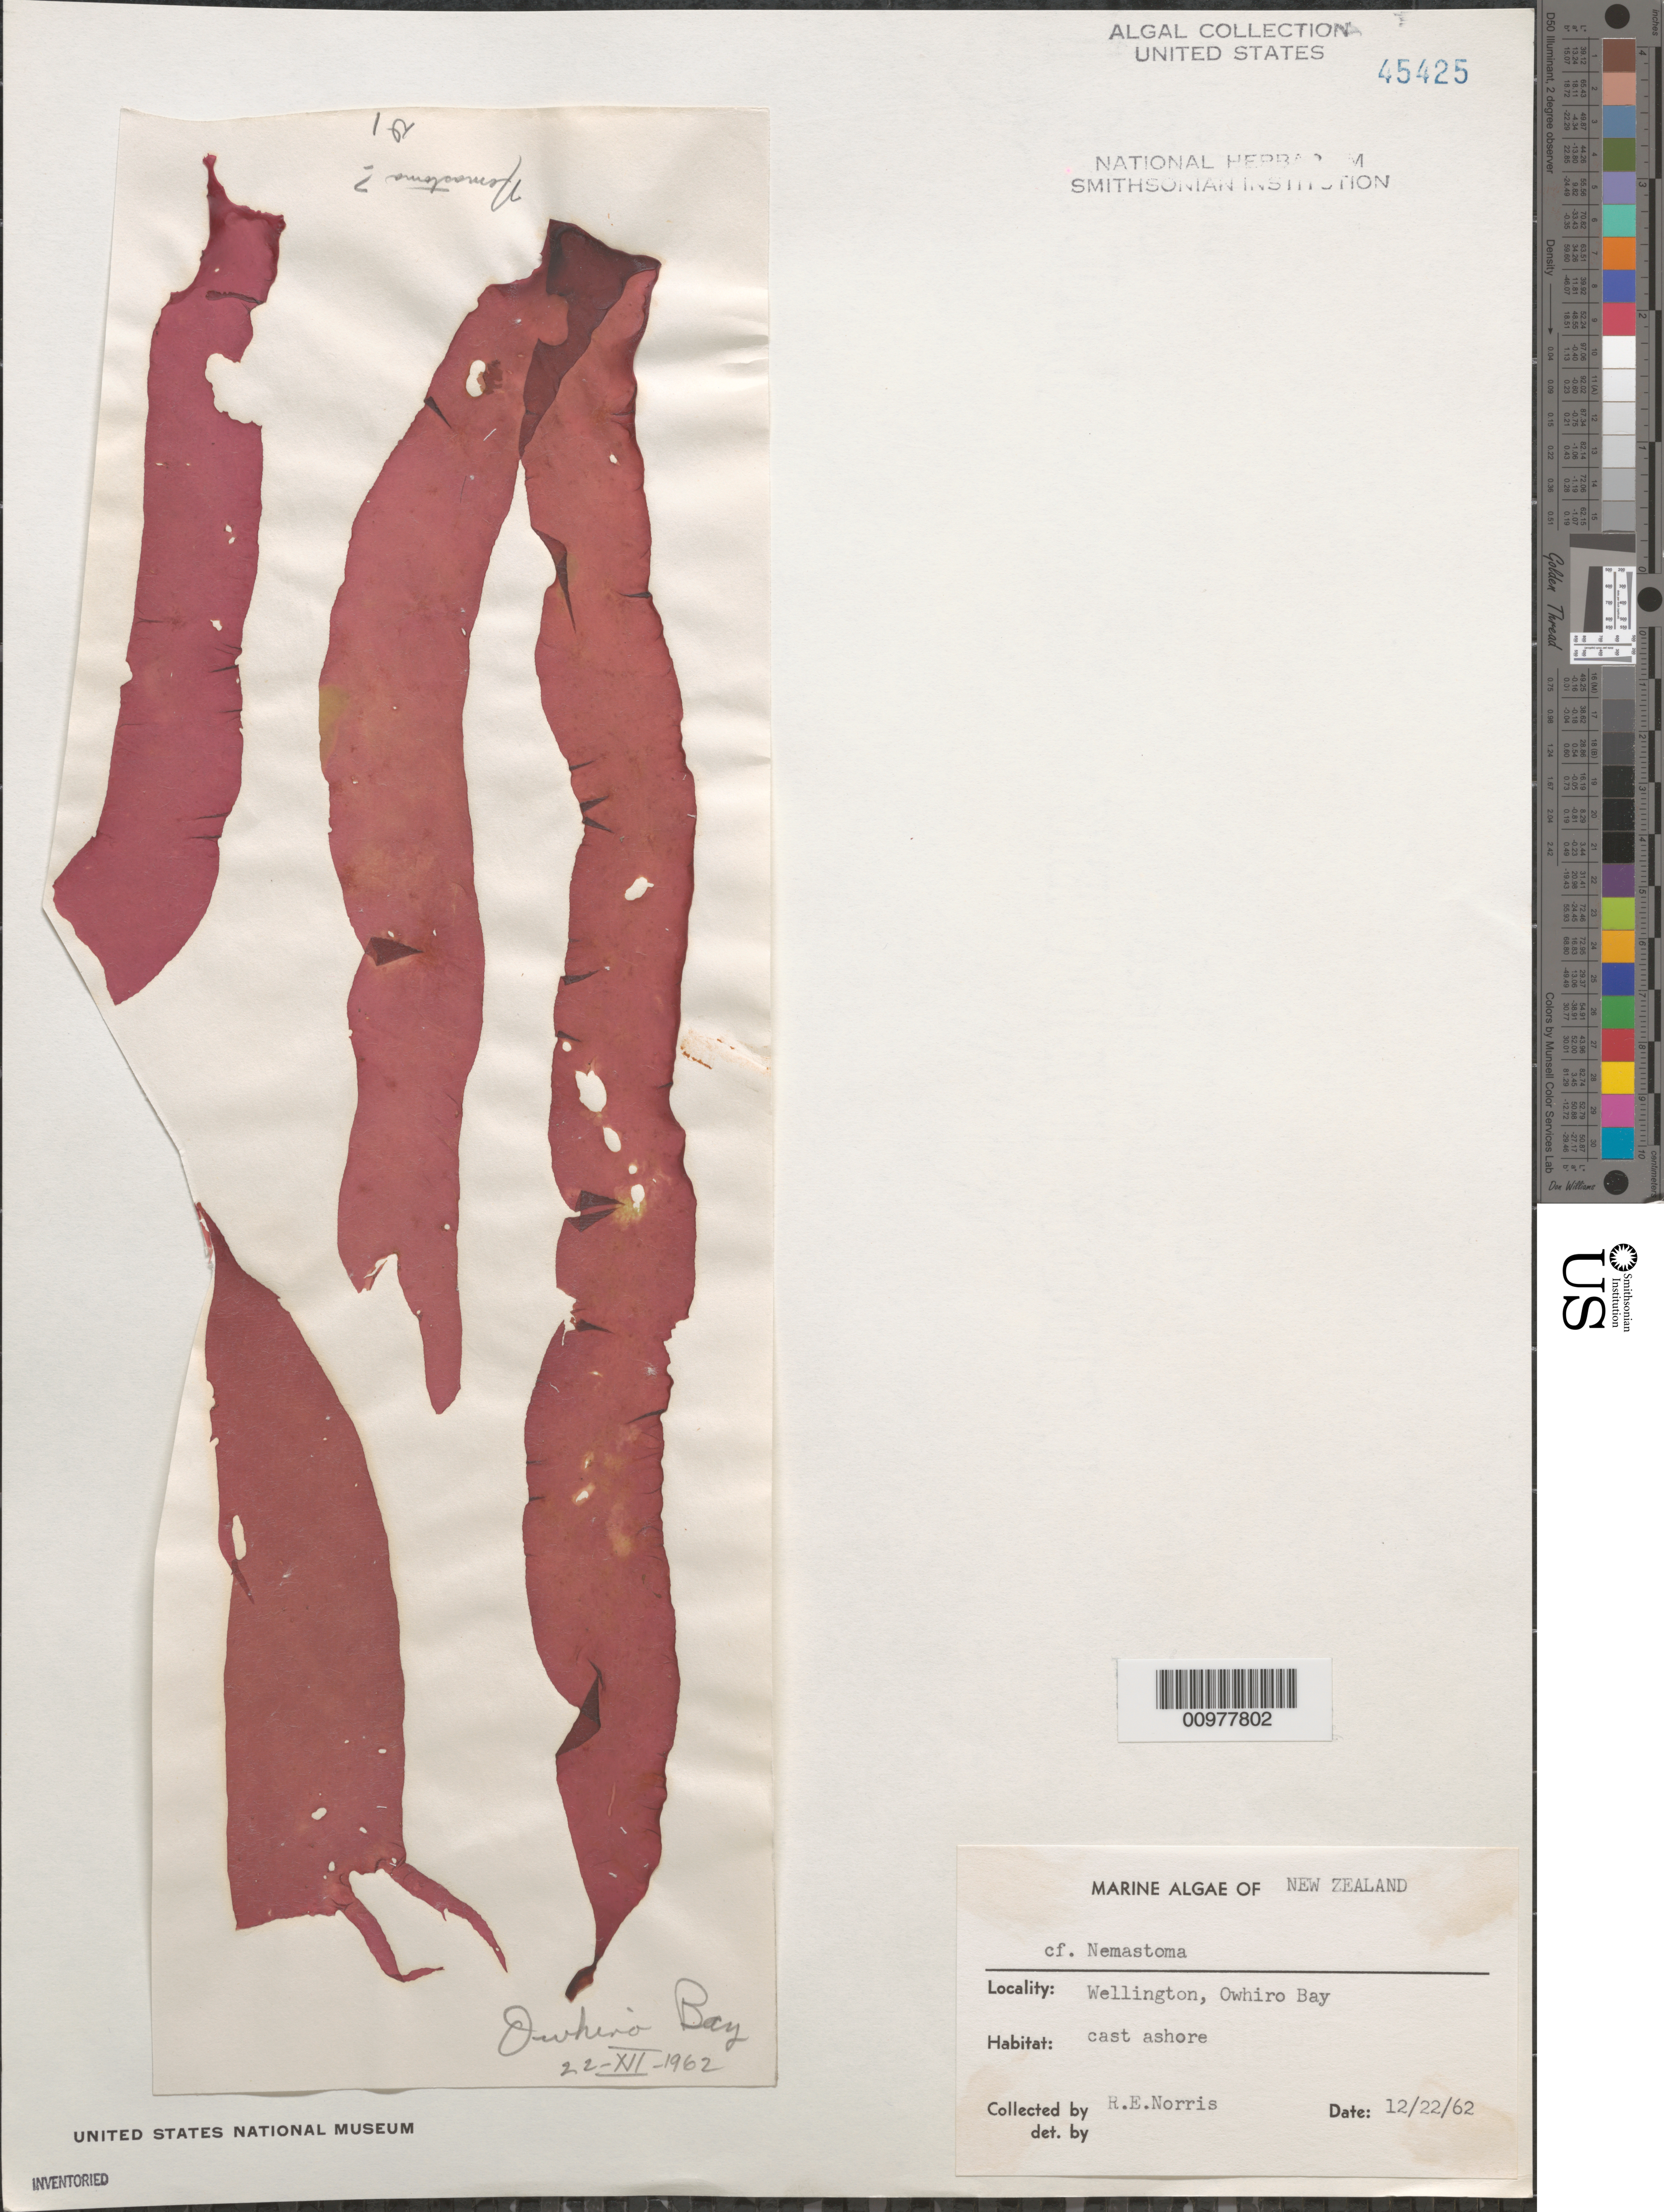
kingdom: Plantae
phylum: Rhodophyta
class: Florideophyceae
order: Nemastomatales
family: Nemastomataceae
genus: Nemastoma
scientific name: Nemastoma sp.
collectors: R. E. Norris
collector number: D-1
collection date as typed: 22 Dec 1962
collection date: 1962-12-22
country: New Zealand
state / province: Wellington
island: North Island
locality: Wellington, Owhiro Bay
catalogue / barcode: US 45425